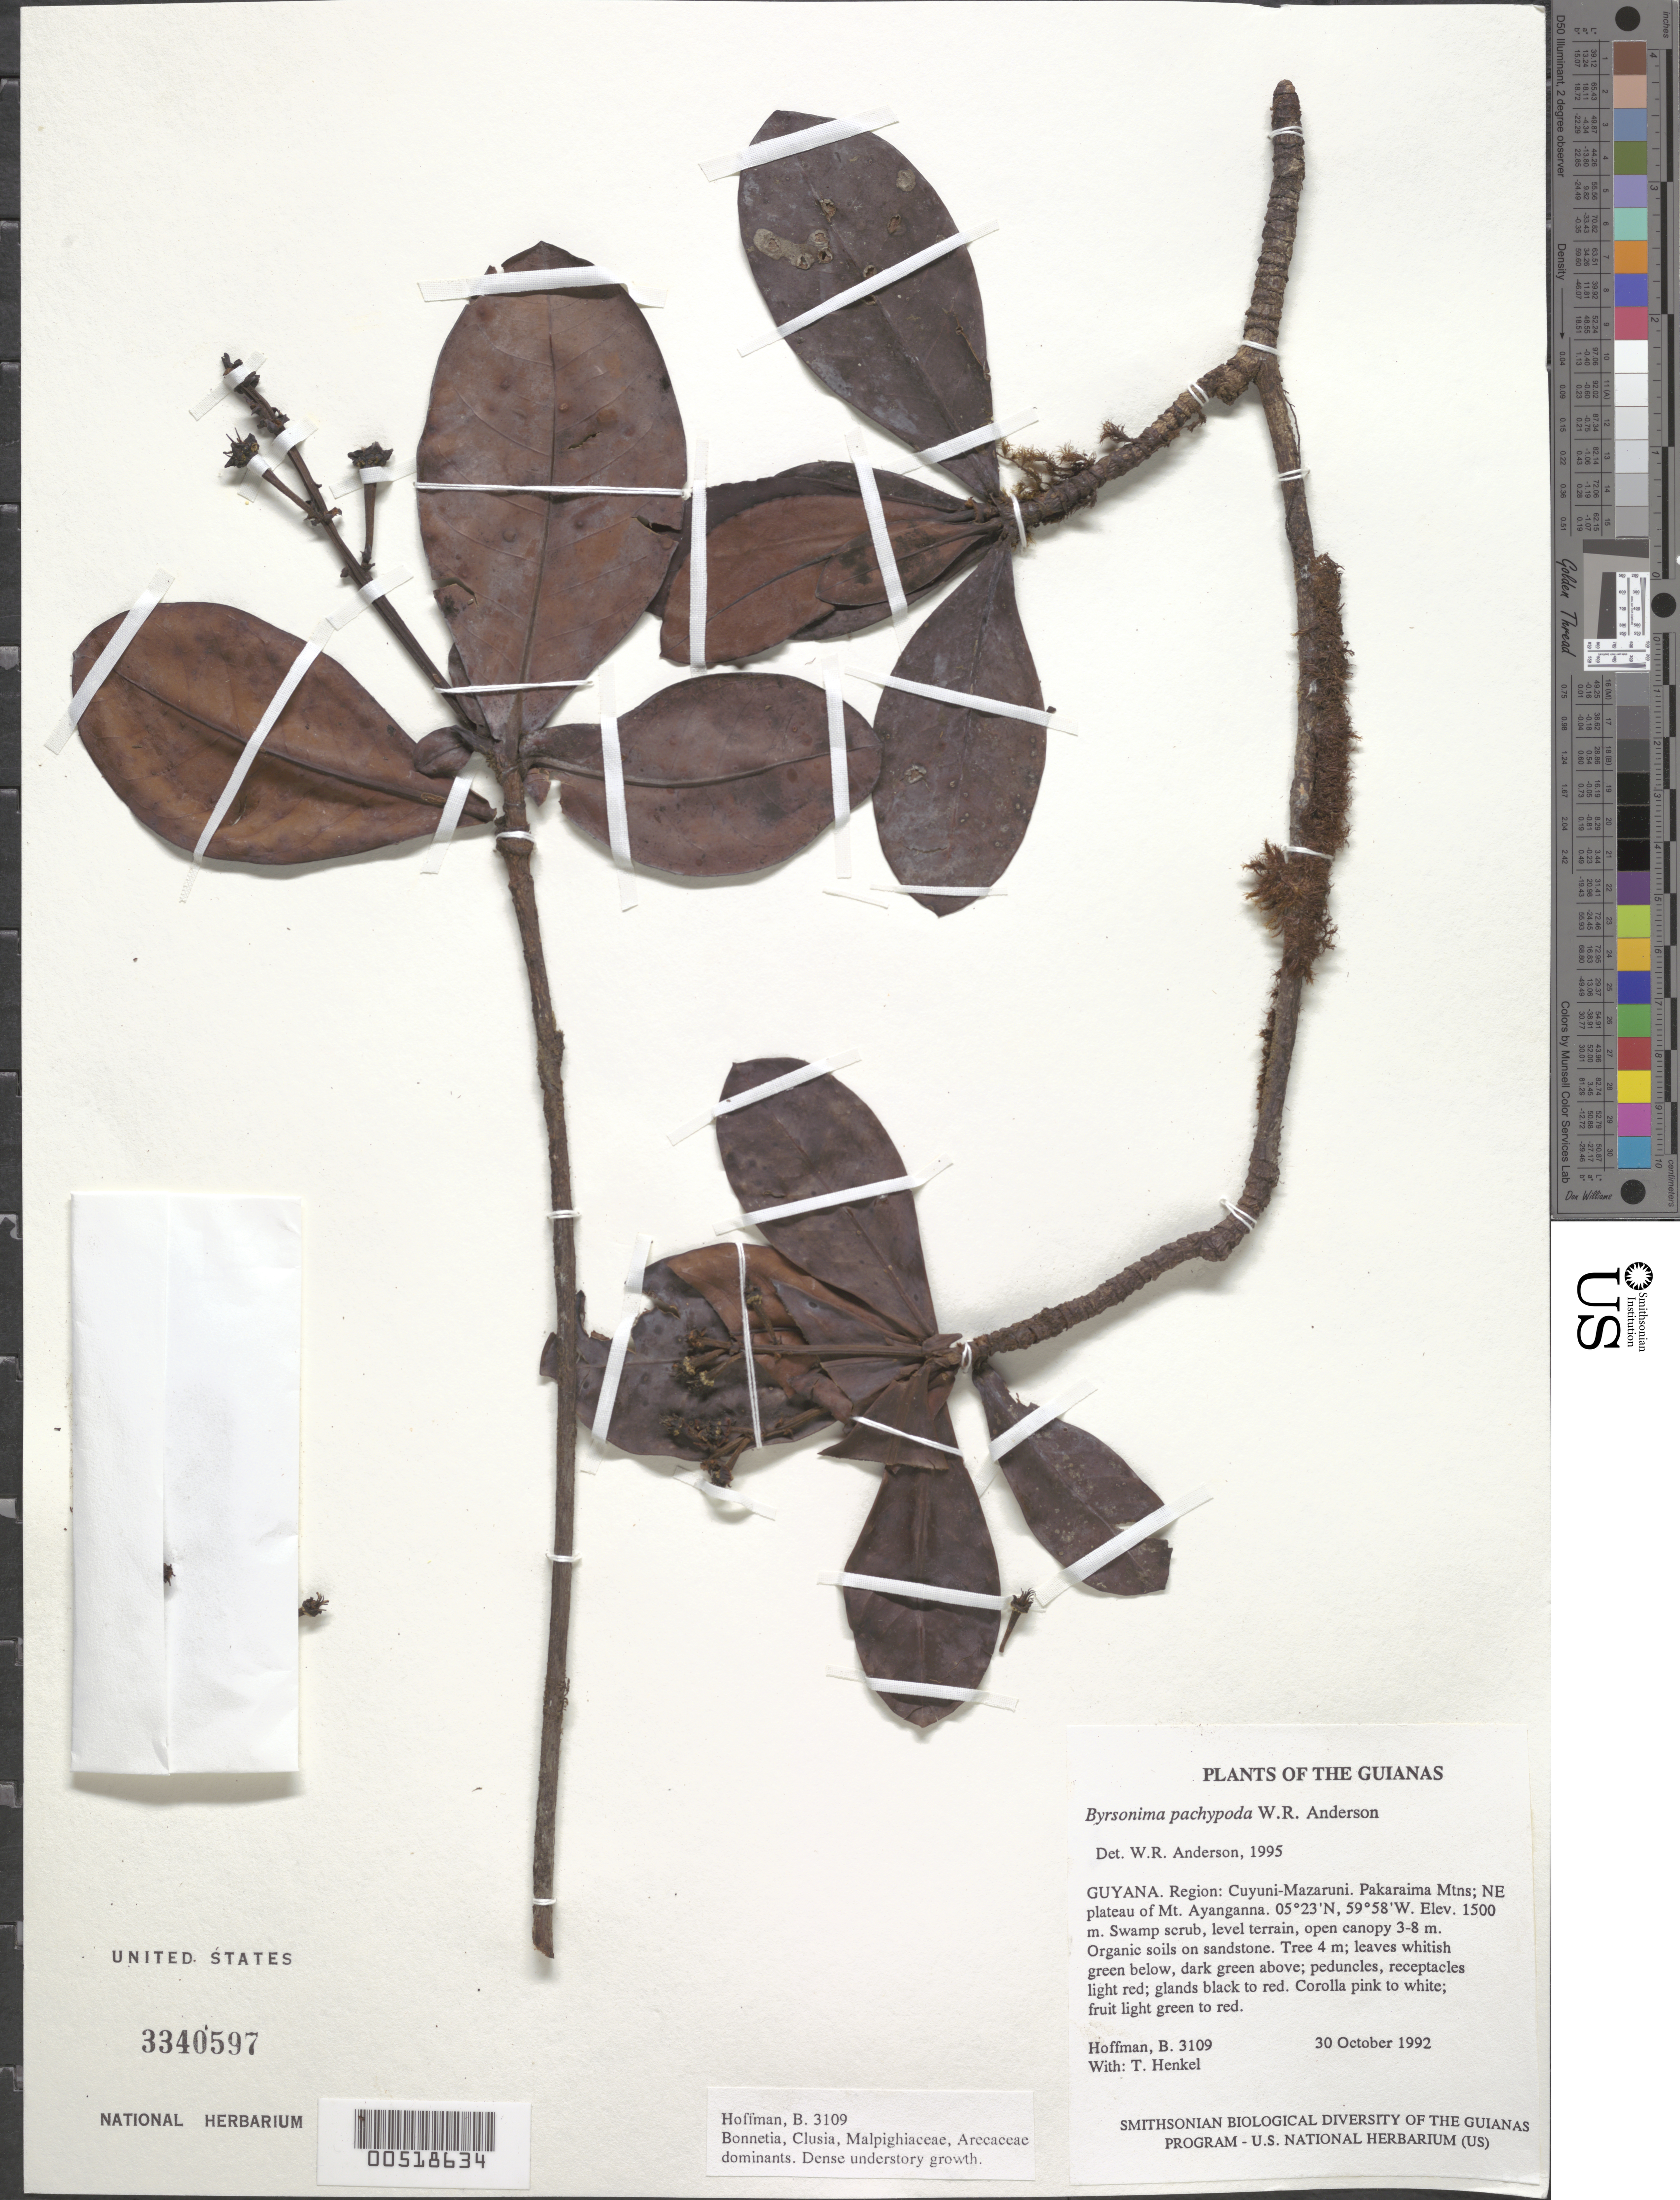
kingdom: Plantae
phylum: Tracheophyta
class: Magnoliopsida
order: Malpighiales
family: Malpighiaceae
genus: Byrsonima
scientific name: Byrsonima pachypoda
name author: W.R. Anderson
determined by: Anderson, W. R., (MICH), University of Michigan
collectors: B. Hoffman & T. Henkel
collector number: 3109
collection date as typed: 30 October 1992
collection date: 1992-10-30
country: Guyana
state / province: Cuyuni-Mazaruni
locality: Pakaraima Mountains; NE plateau of Mt. Ayanganna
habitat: Swamp scrub, level terrain, open canopy 3-8 m. Organic soils on sandstone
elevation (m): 1500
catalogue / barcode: US 3340597